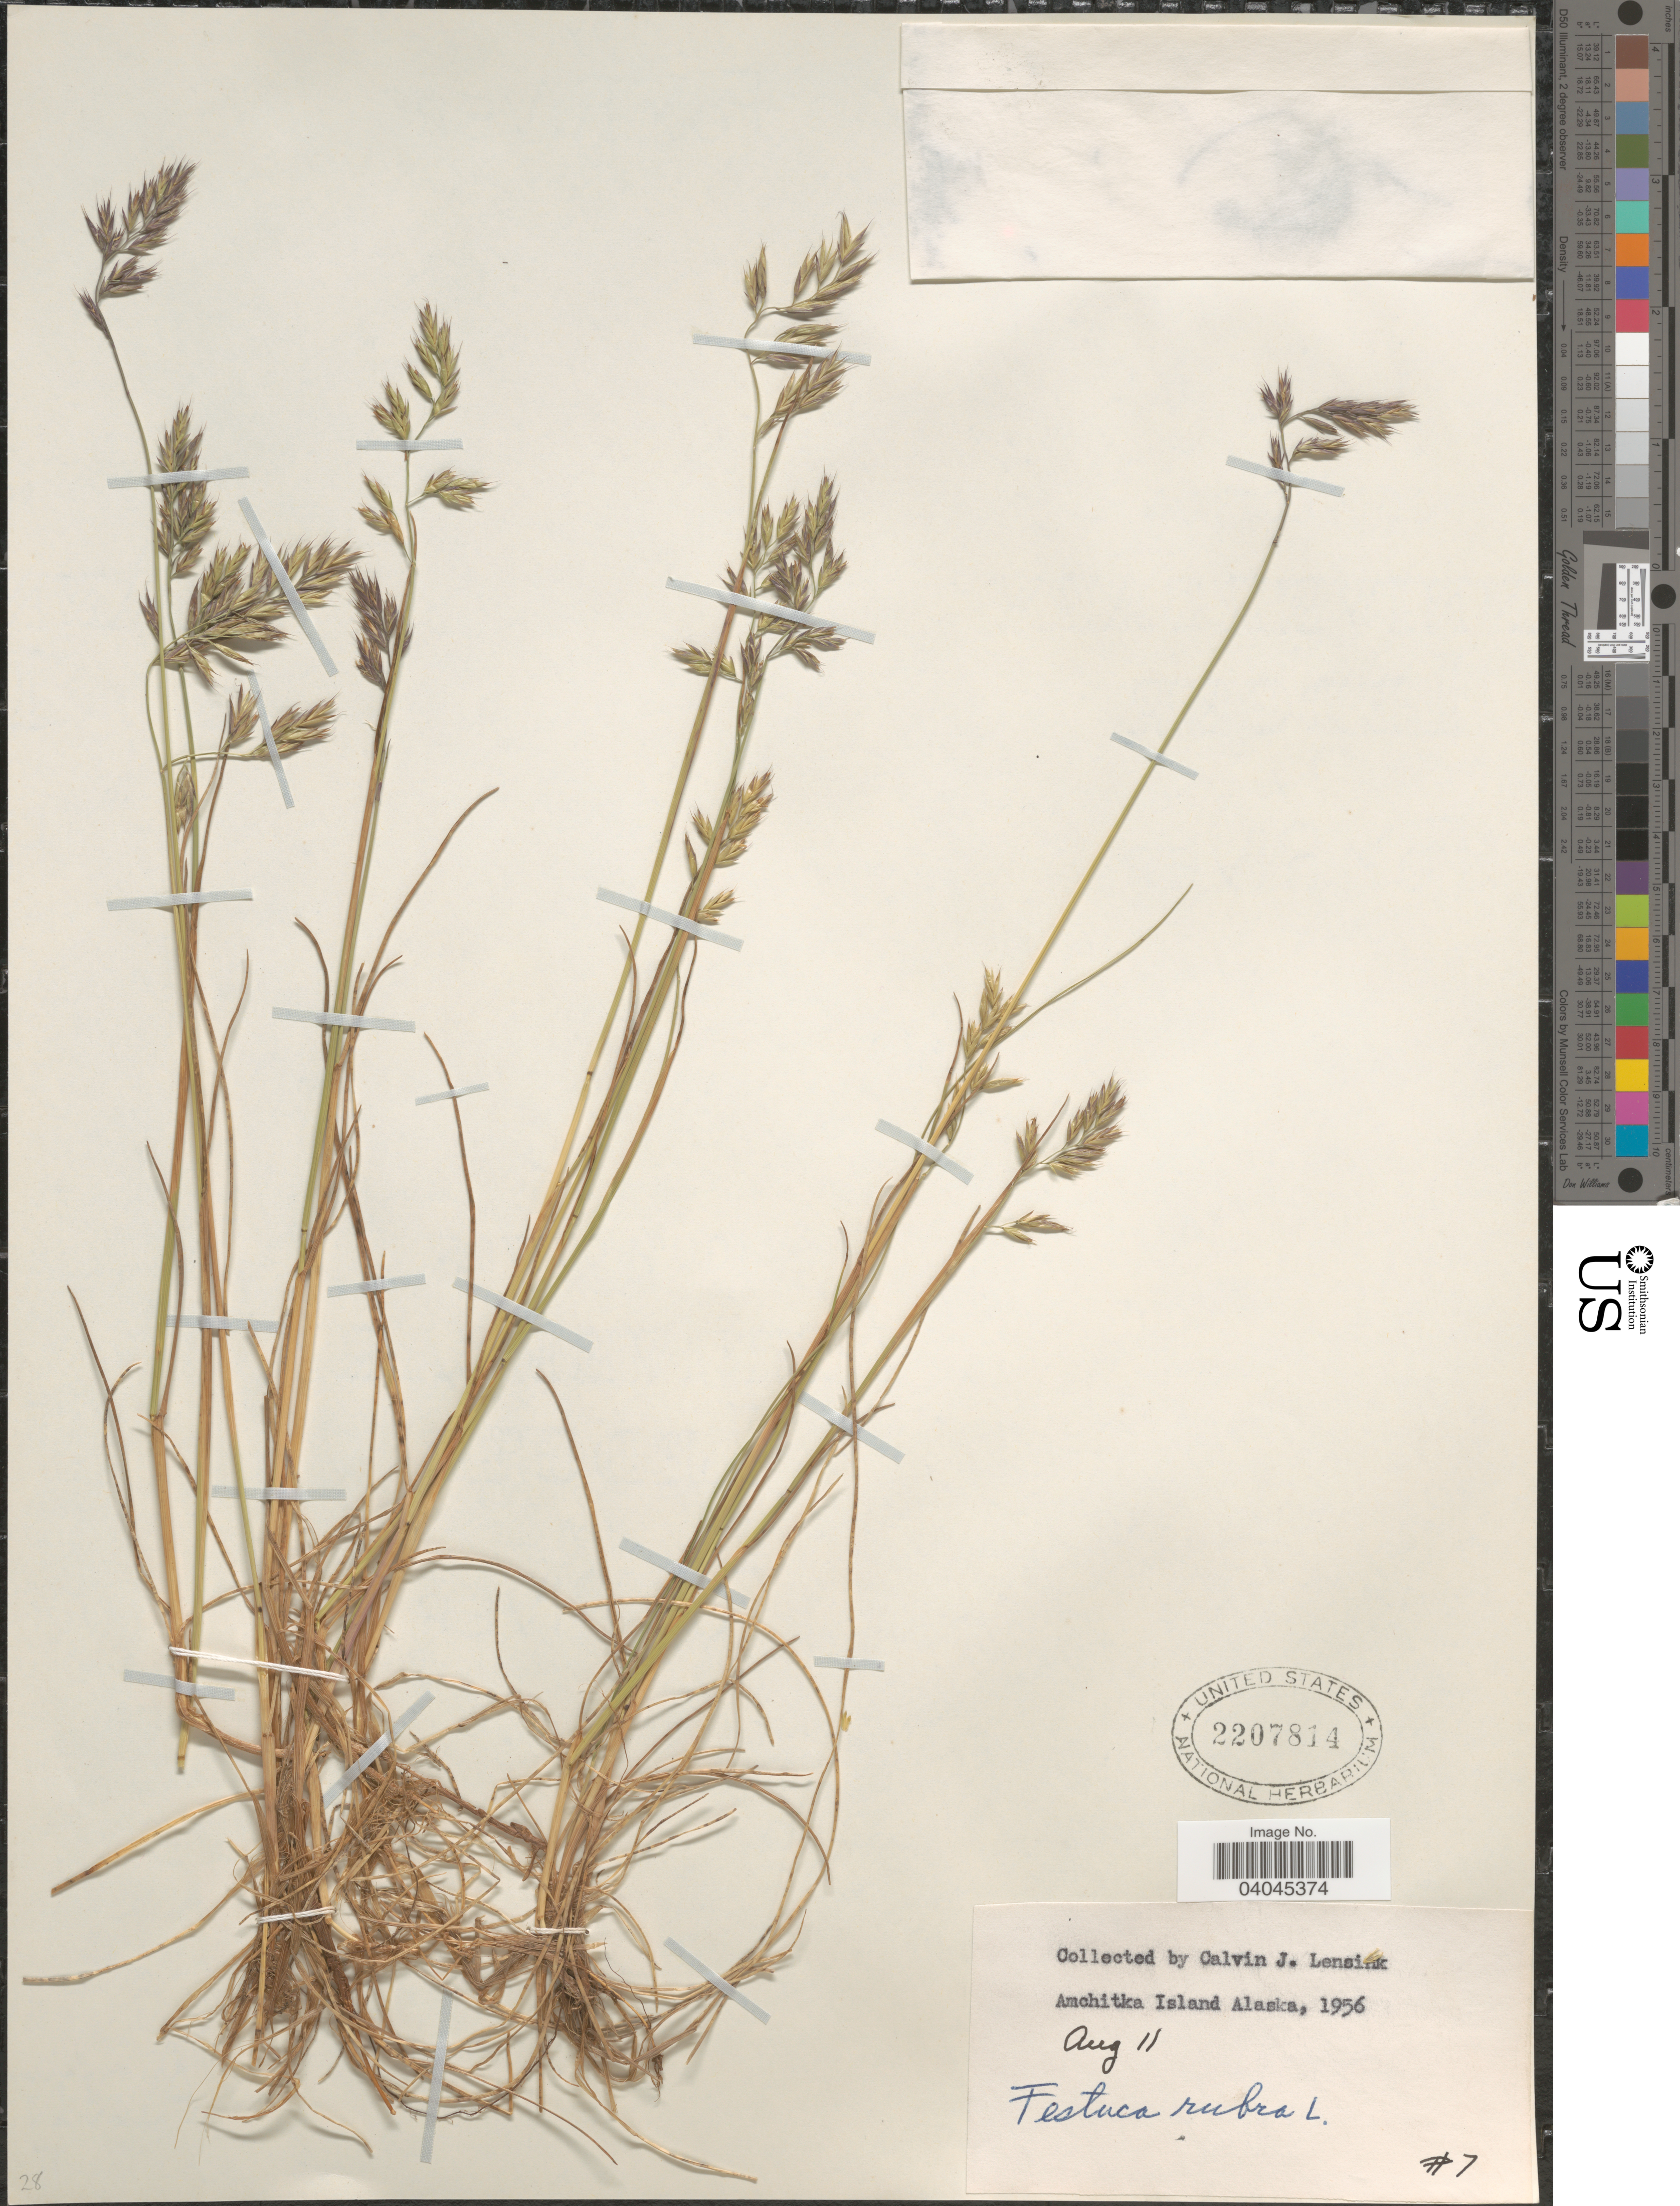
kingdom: Plantae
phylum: Tracheophyta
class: Liliopsida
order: Poales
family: Poaceae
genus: Festuca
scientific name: Festuca rubra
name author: L.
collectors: C. Lensink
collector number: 7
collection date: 1956-08-11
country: United States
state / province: Alaska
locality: Amchitka Island.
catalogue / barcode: US 2207814